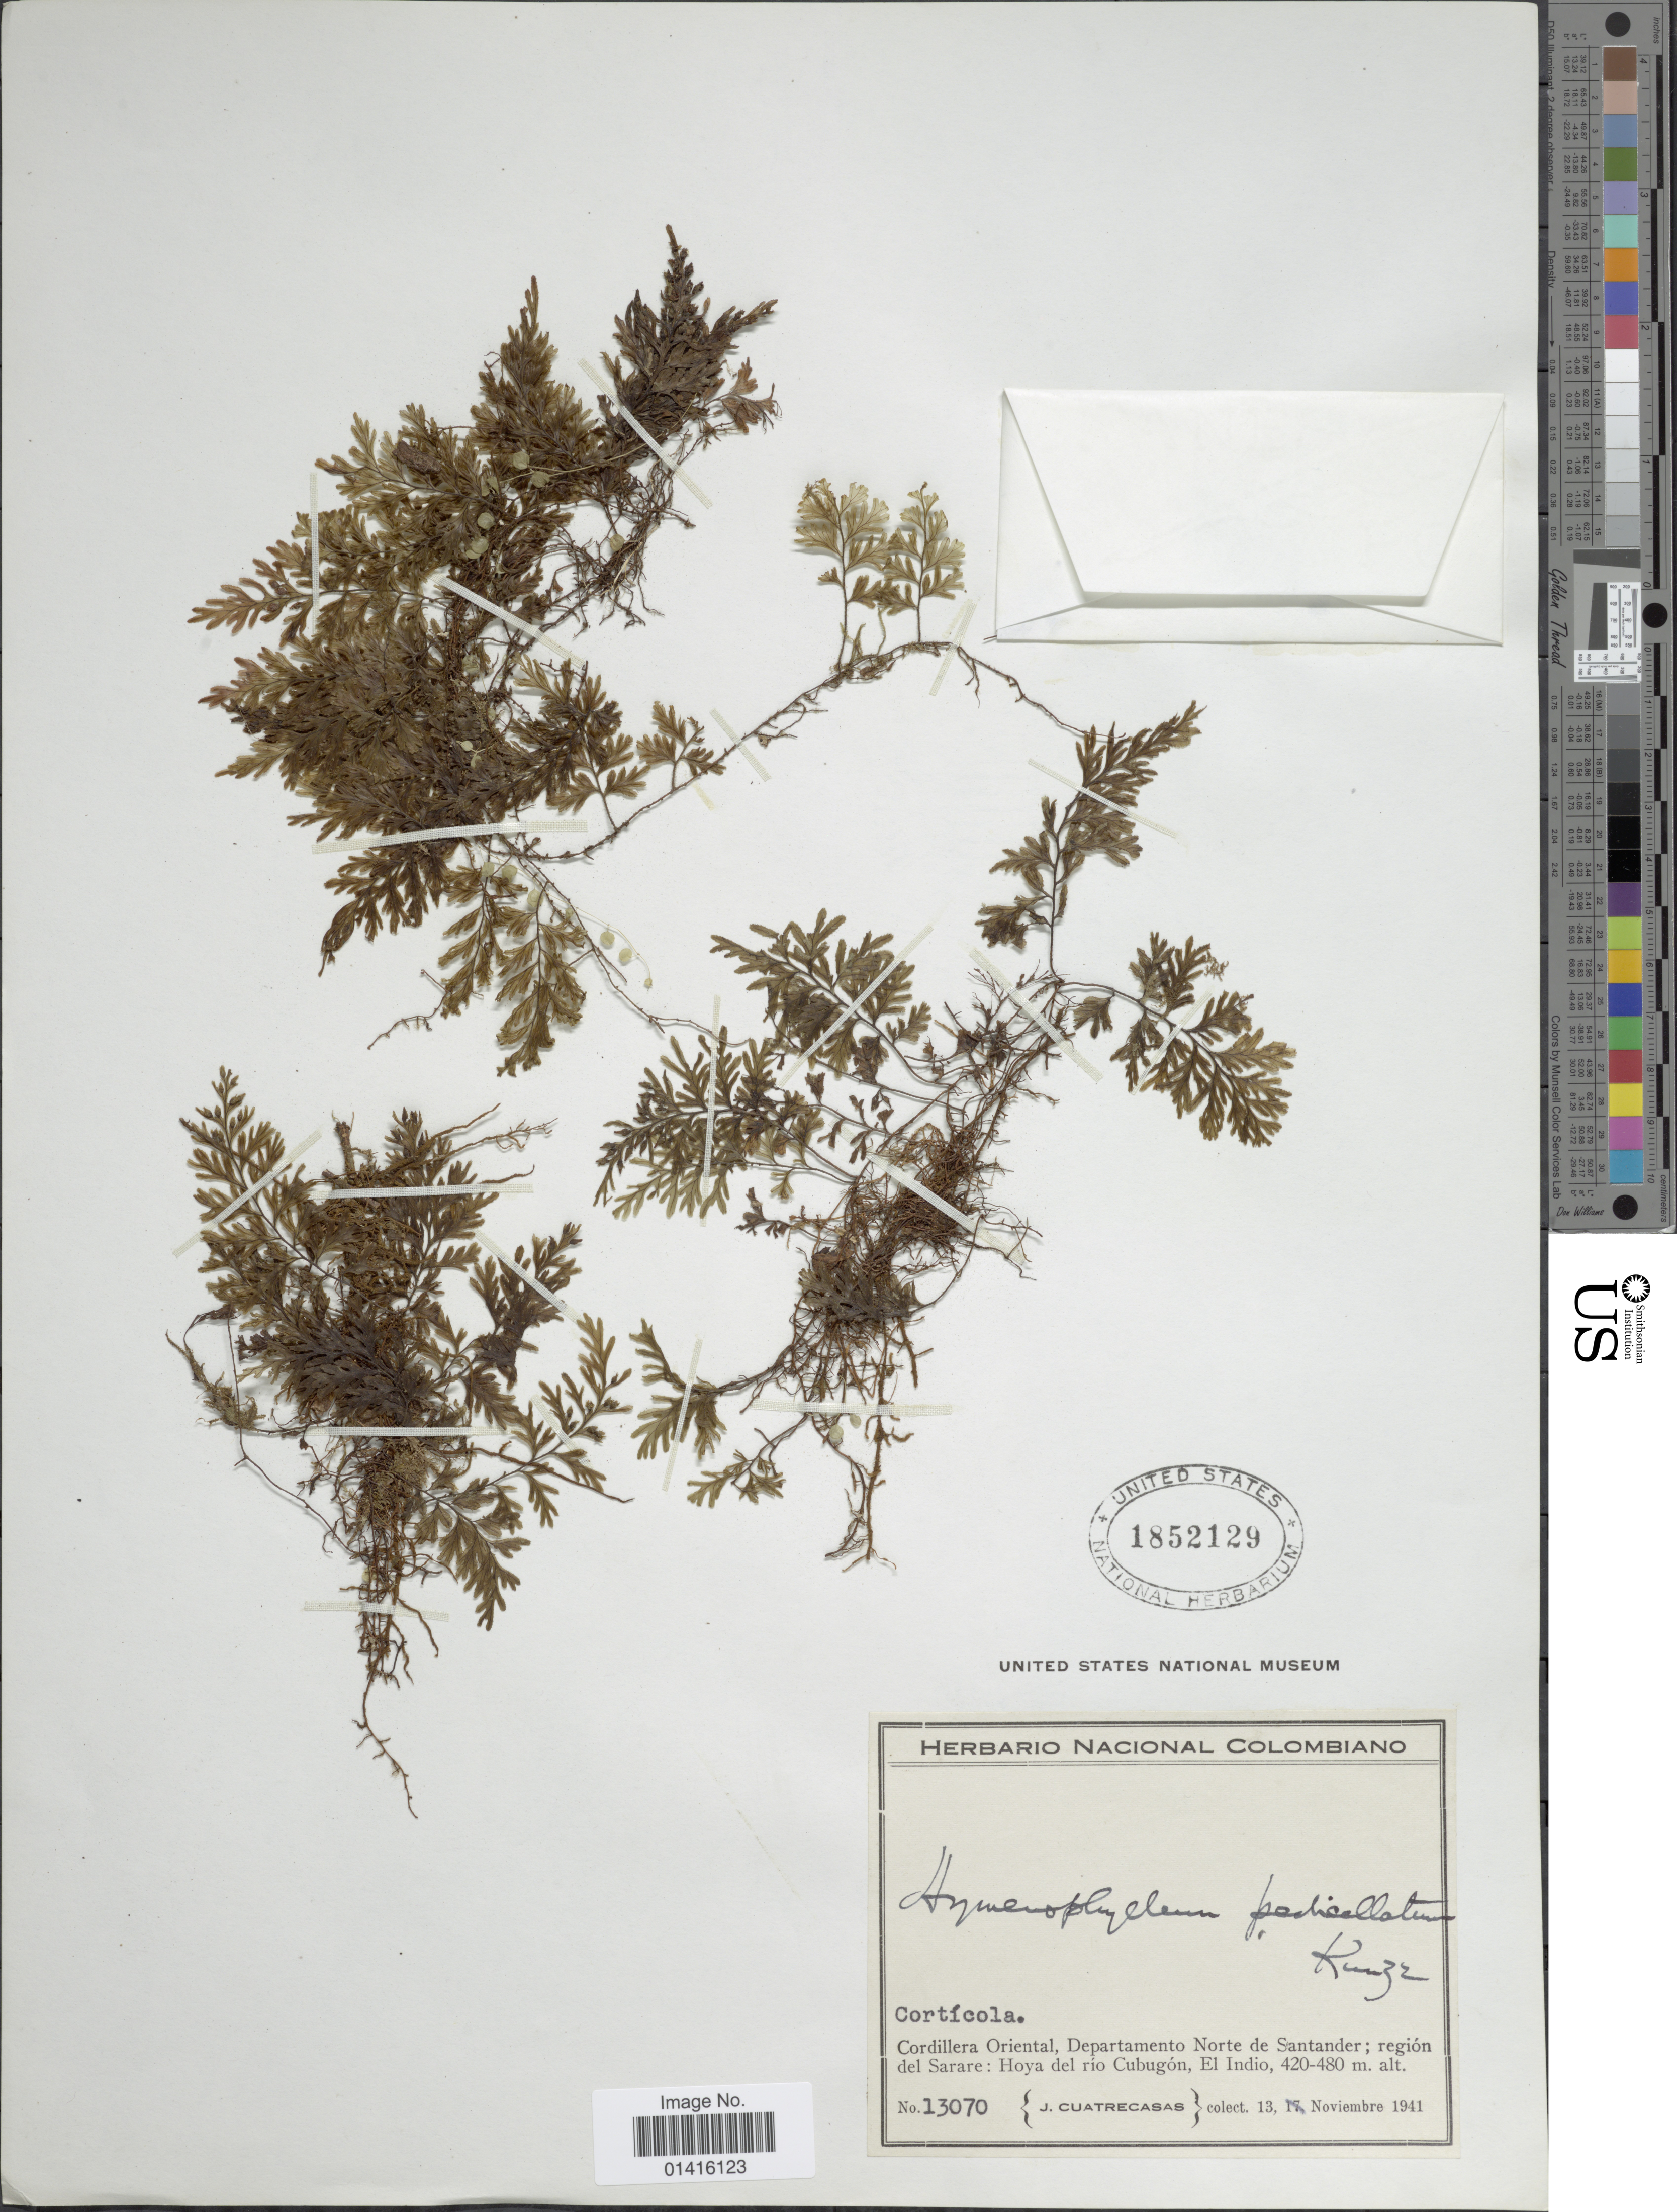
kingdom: Plantae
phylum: Tracheophyta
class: Polypodiopsida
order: Hymenophyllales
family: Hymenophyllaceae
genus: Hymenophyllum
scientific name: Hymenophyllum fucoides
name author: (Sw.) Sw.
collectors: J. Cuatrecasas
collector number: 13070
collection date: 1941-11-13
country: Colombia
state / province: Norte de Santander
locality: Cordillera Oriental, Departamento Norte de Santander; region del Sarare: Hoya del rio Cubugón, El Indio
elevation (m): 420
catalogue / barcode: US 1852129